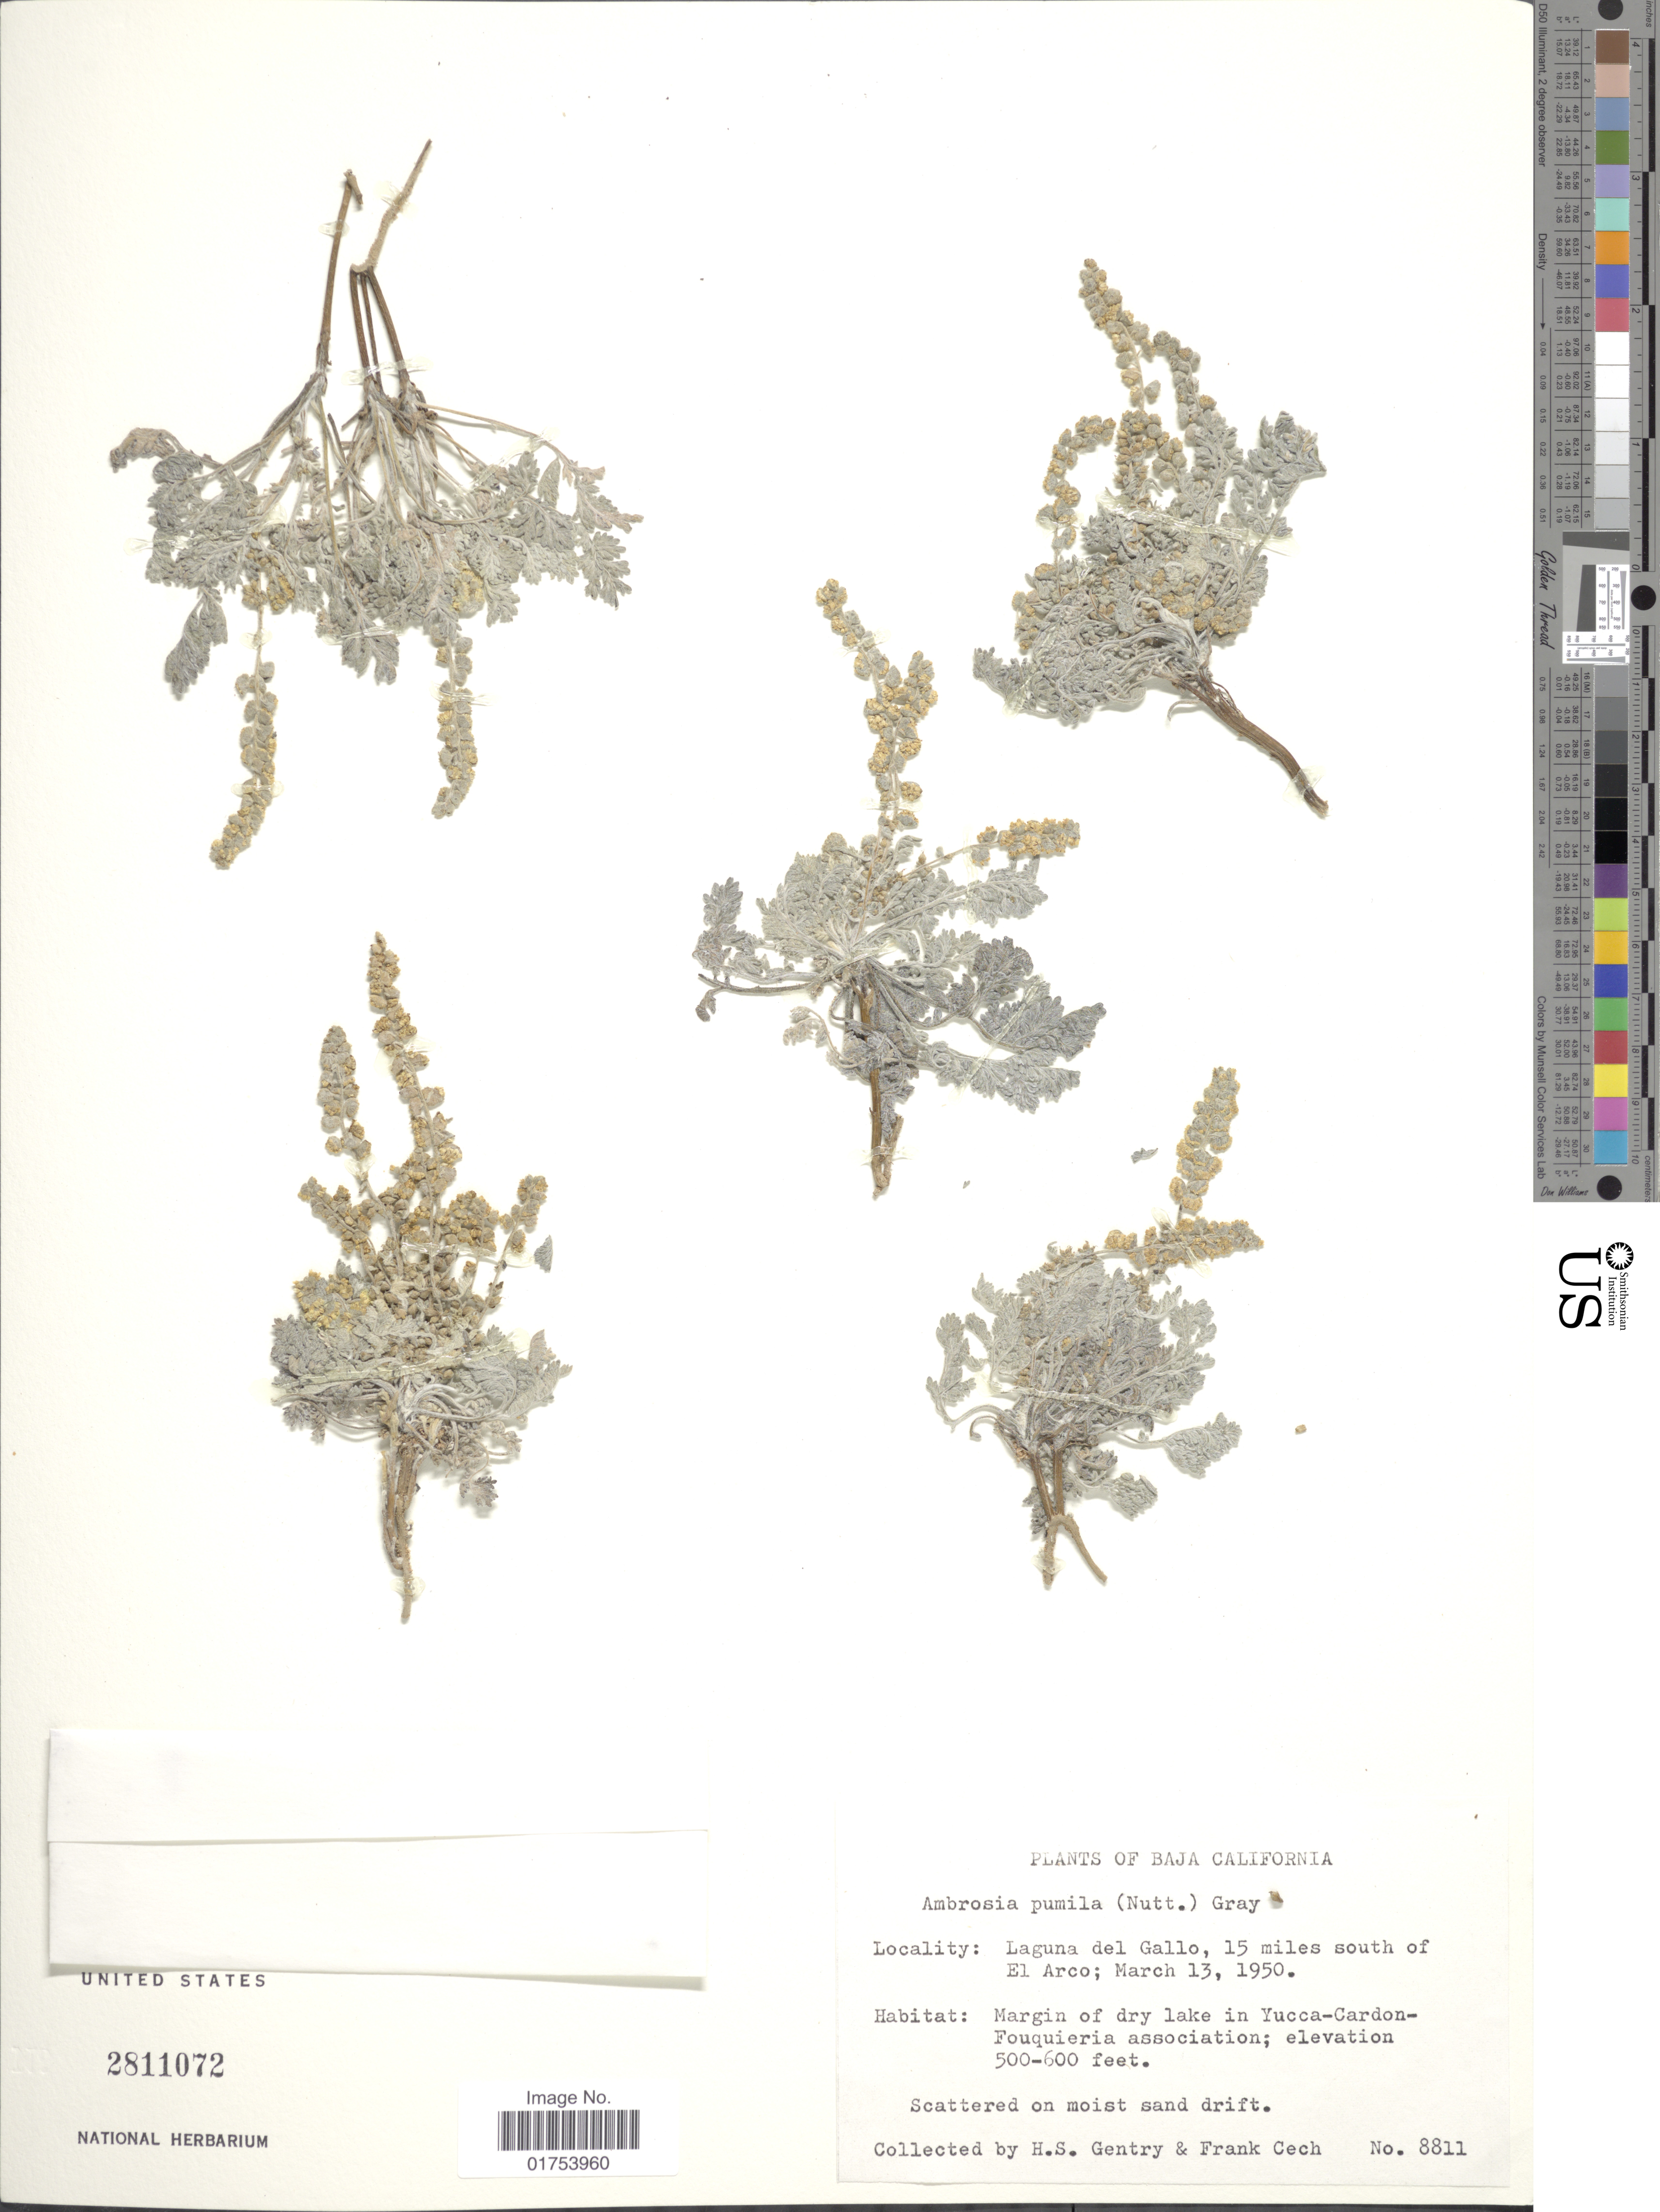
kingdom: Plantae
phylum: Tracheophyta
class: Magnoliopsida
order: Asterales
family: Asteraceae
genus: Ambrosia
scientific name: Ambrosia pumila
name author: Nutt.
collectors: H. S. Gentry & F. Cech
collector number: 8811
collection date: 1950-03-13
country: Mexico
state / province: Baja California Sur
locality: Laguna del Gallo, 15 miles south of El Arco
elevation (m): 152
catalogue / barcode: US 2811072